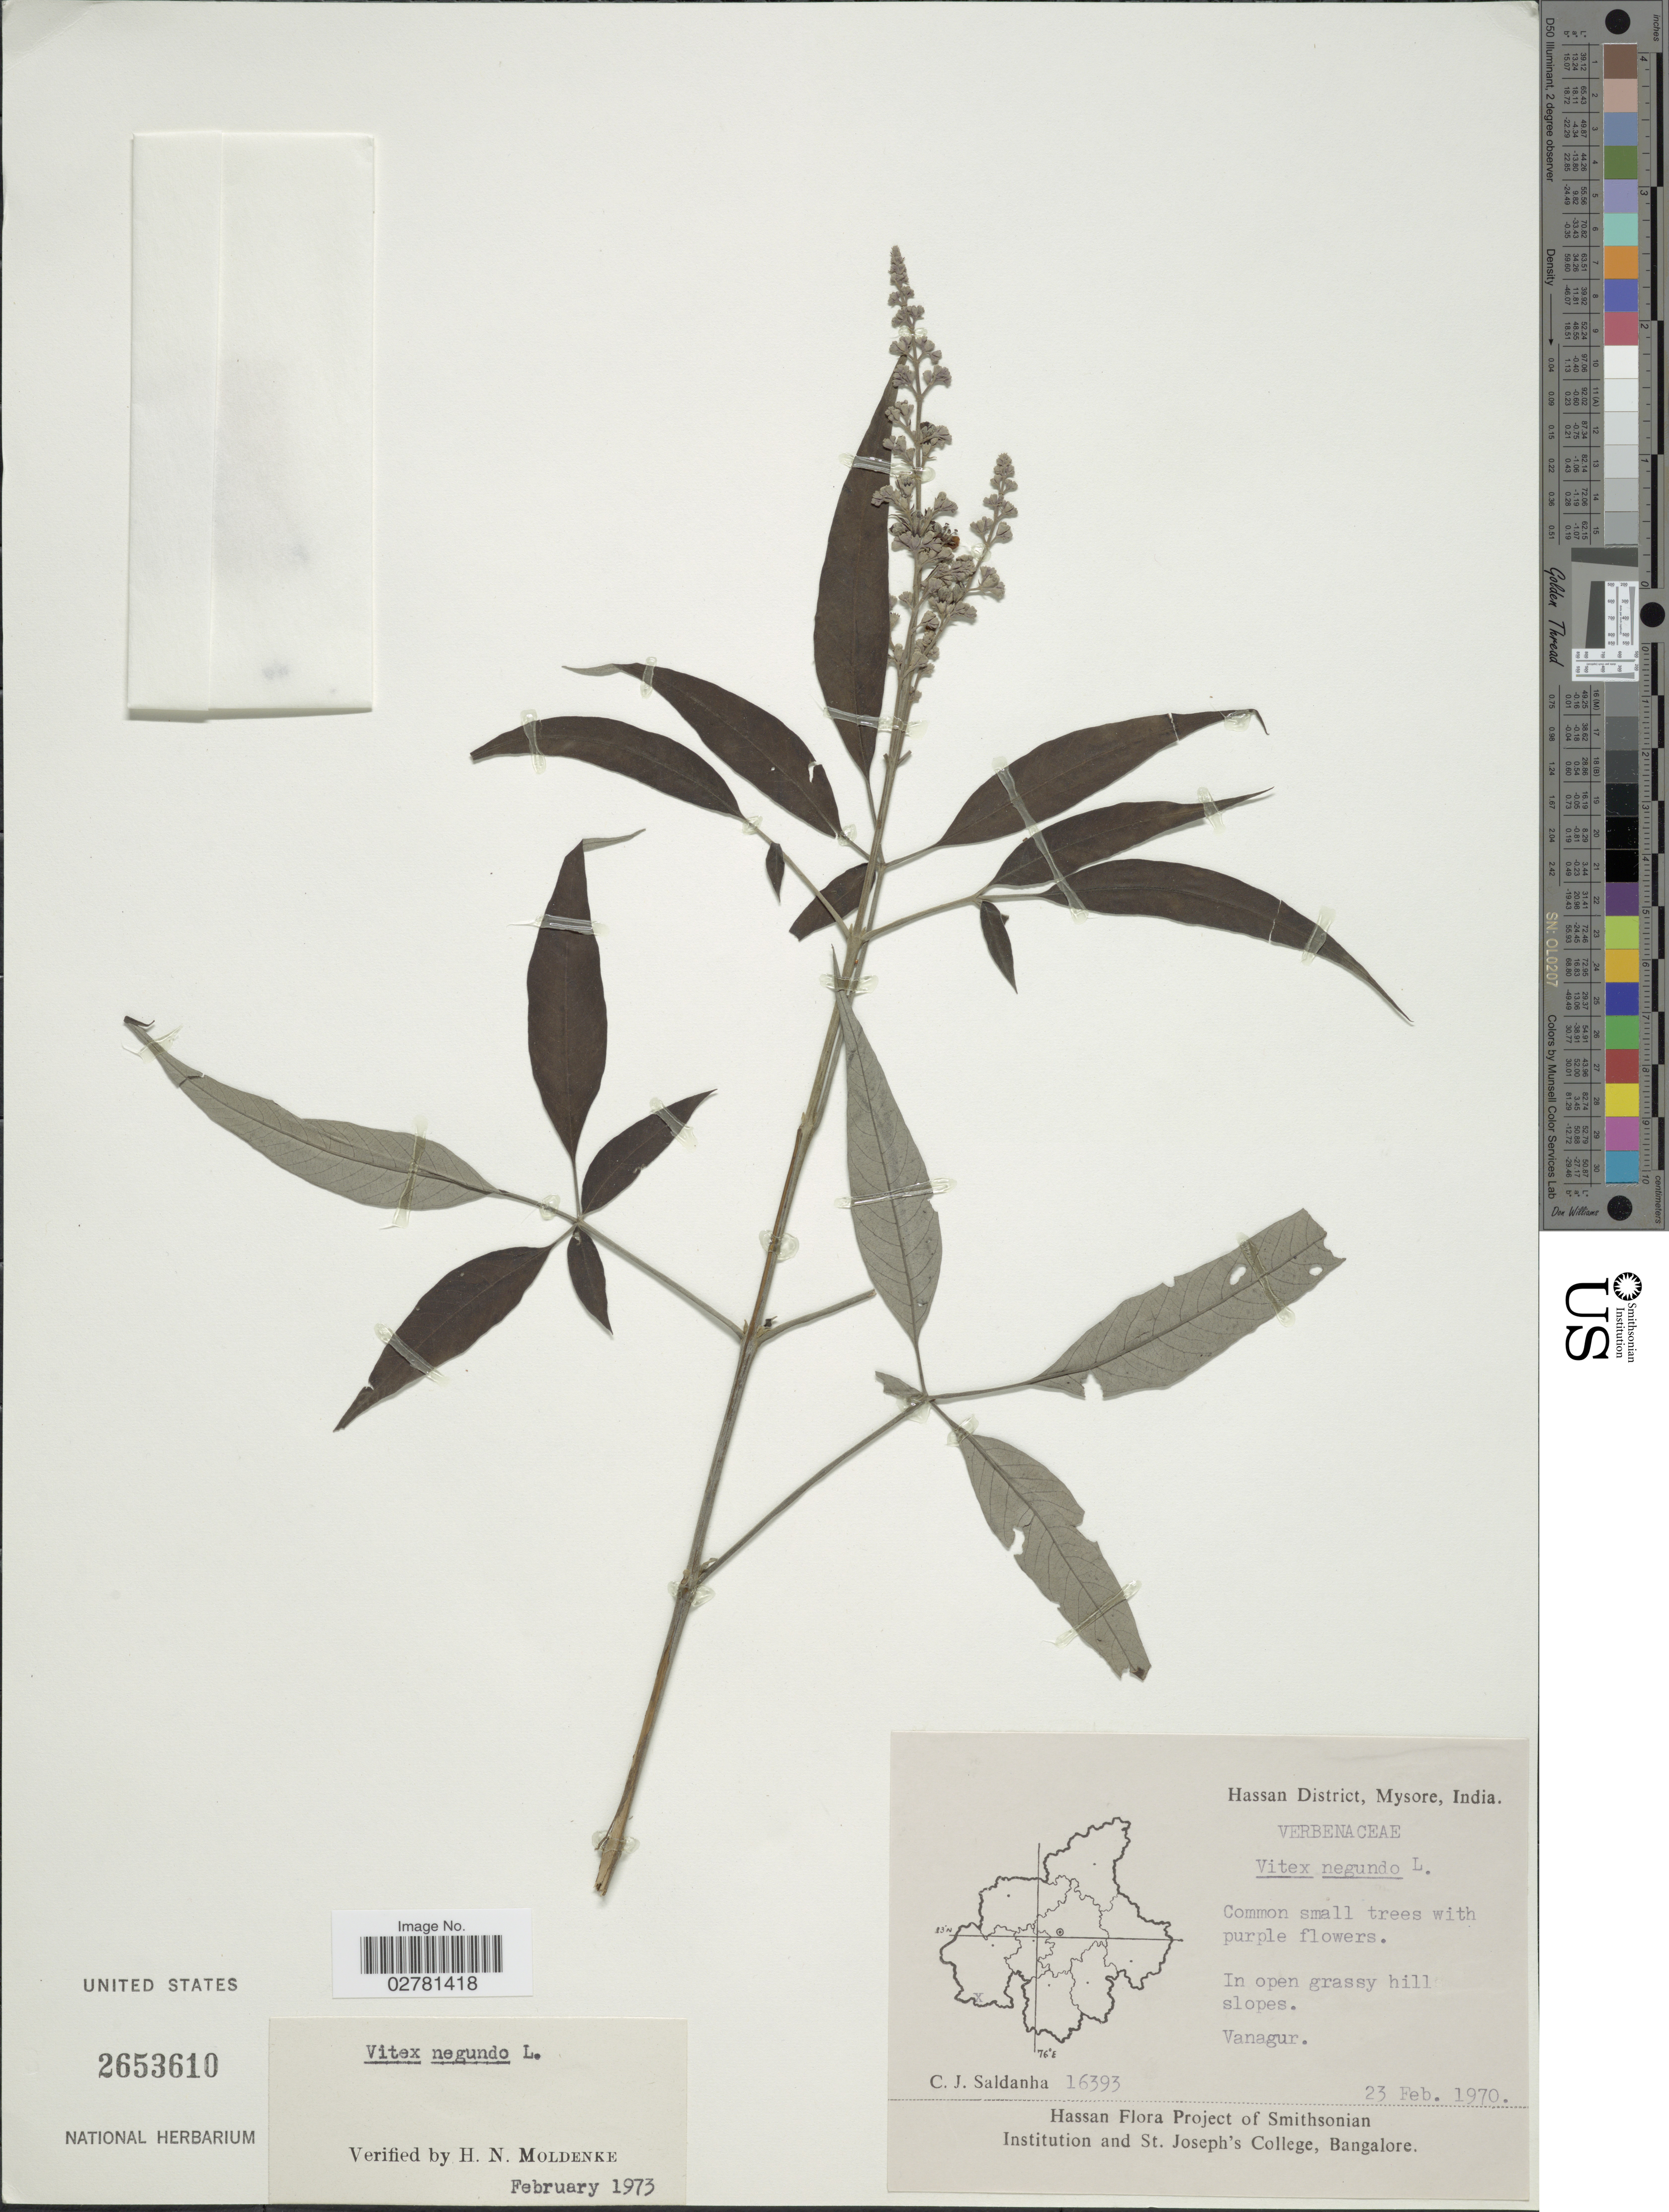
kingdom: Plantae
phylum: Tracheophyta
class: Magnoliopsida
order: Lamiales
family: Lamiaceae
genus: Vitex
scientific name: Vitex negundo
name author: L.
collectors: C. J. Saldanha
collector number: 16393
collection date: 1970-02-23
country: India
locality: Hassan District, Mysore. Vanagur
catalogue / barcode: US 2653610